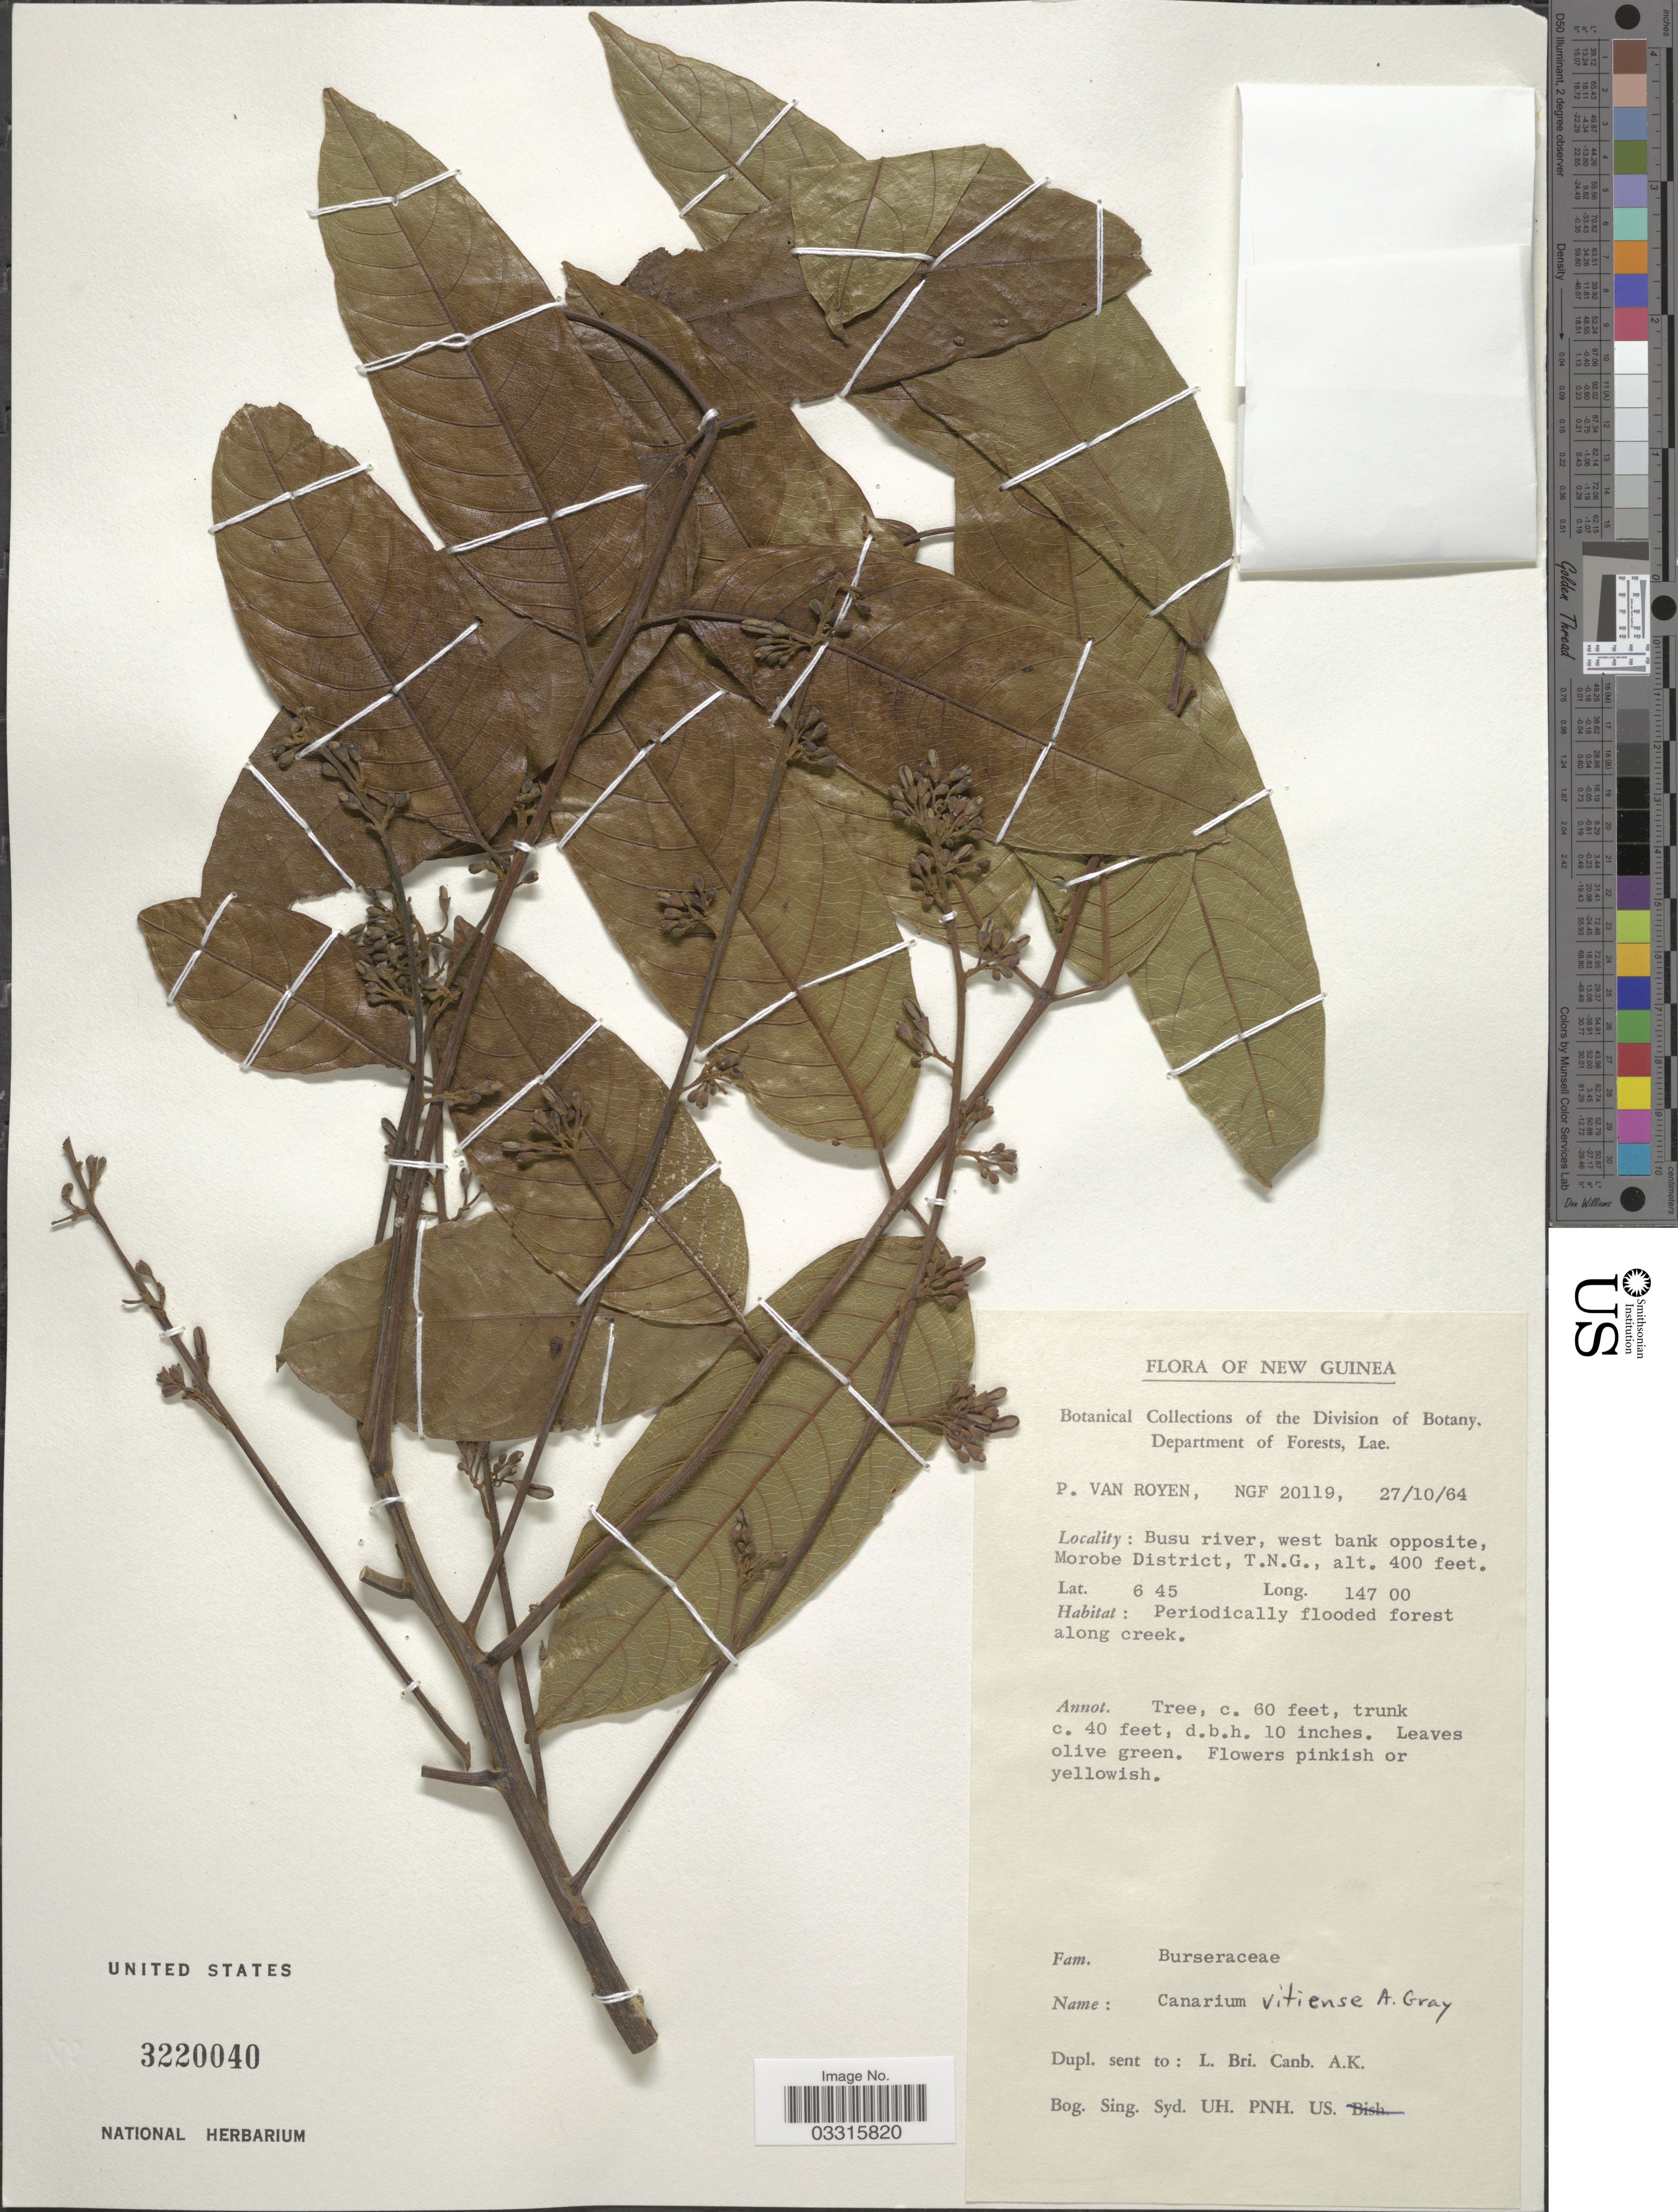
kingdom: Plantae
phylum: Tracheophyta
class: Magnoliopsida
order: Sapindales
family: Burseraceae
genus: Canarium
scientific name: Canarium vitiense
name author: A. Gray in Wilkes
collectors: P. van Royen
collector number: NGF 20119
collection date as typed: Transcribed d/m/y: 27/10/64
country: Papua New Guinea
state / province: Morobe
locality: New Guinea. Busu river, west bank opposite, Morobe District, T.N.G.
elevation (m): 122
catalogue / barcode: US 3220040